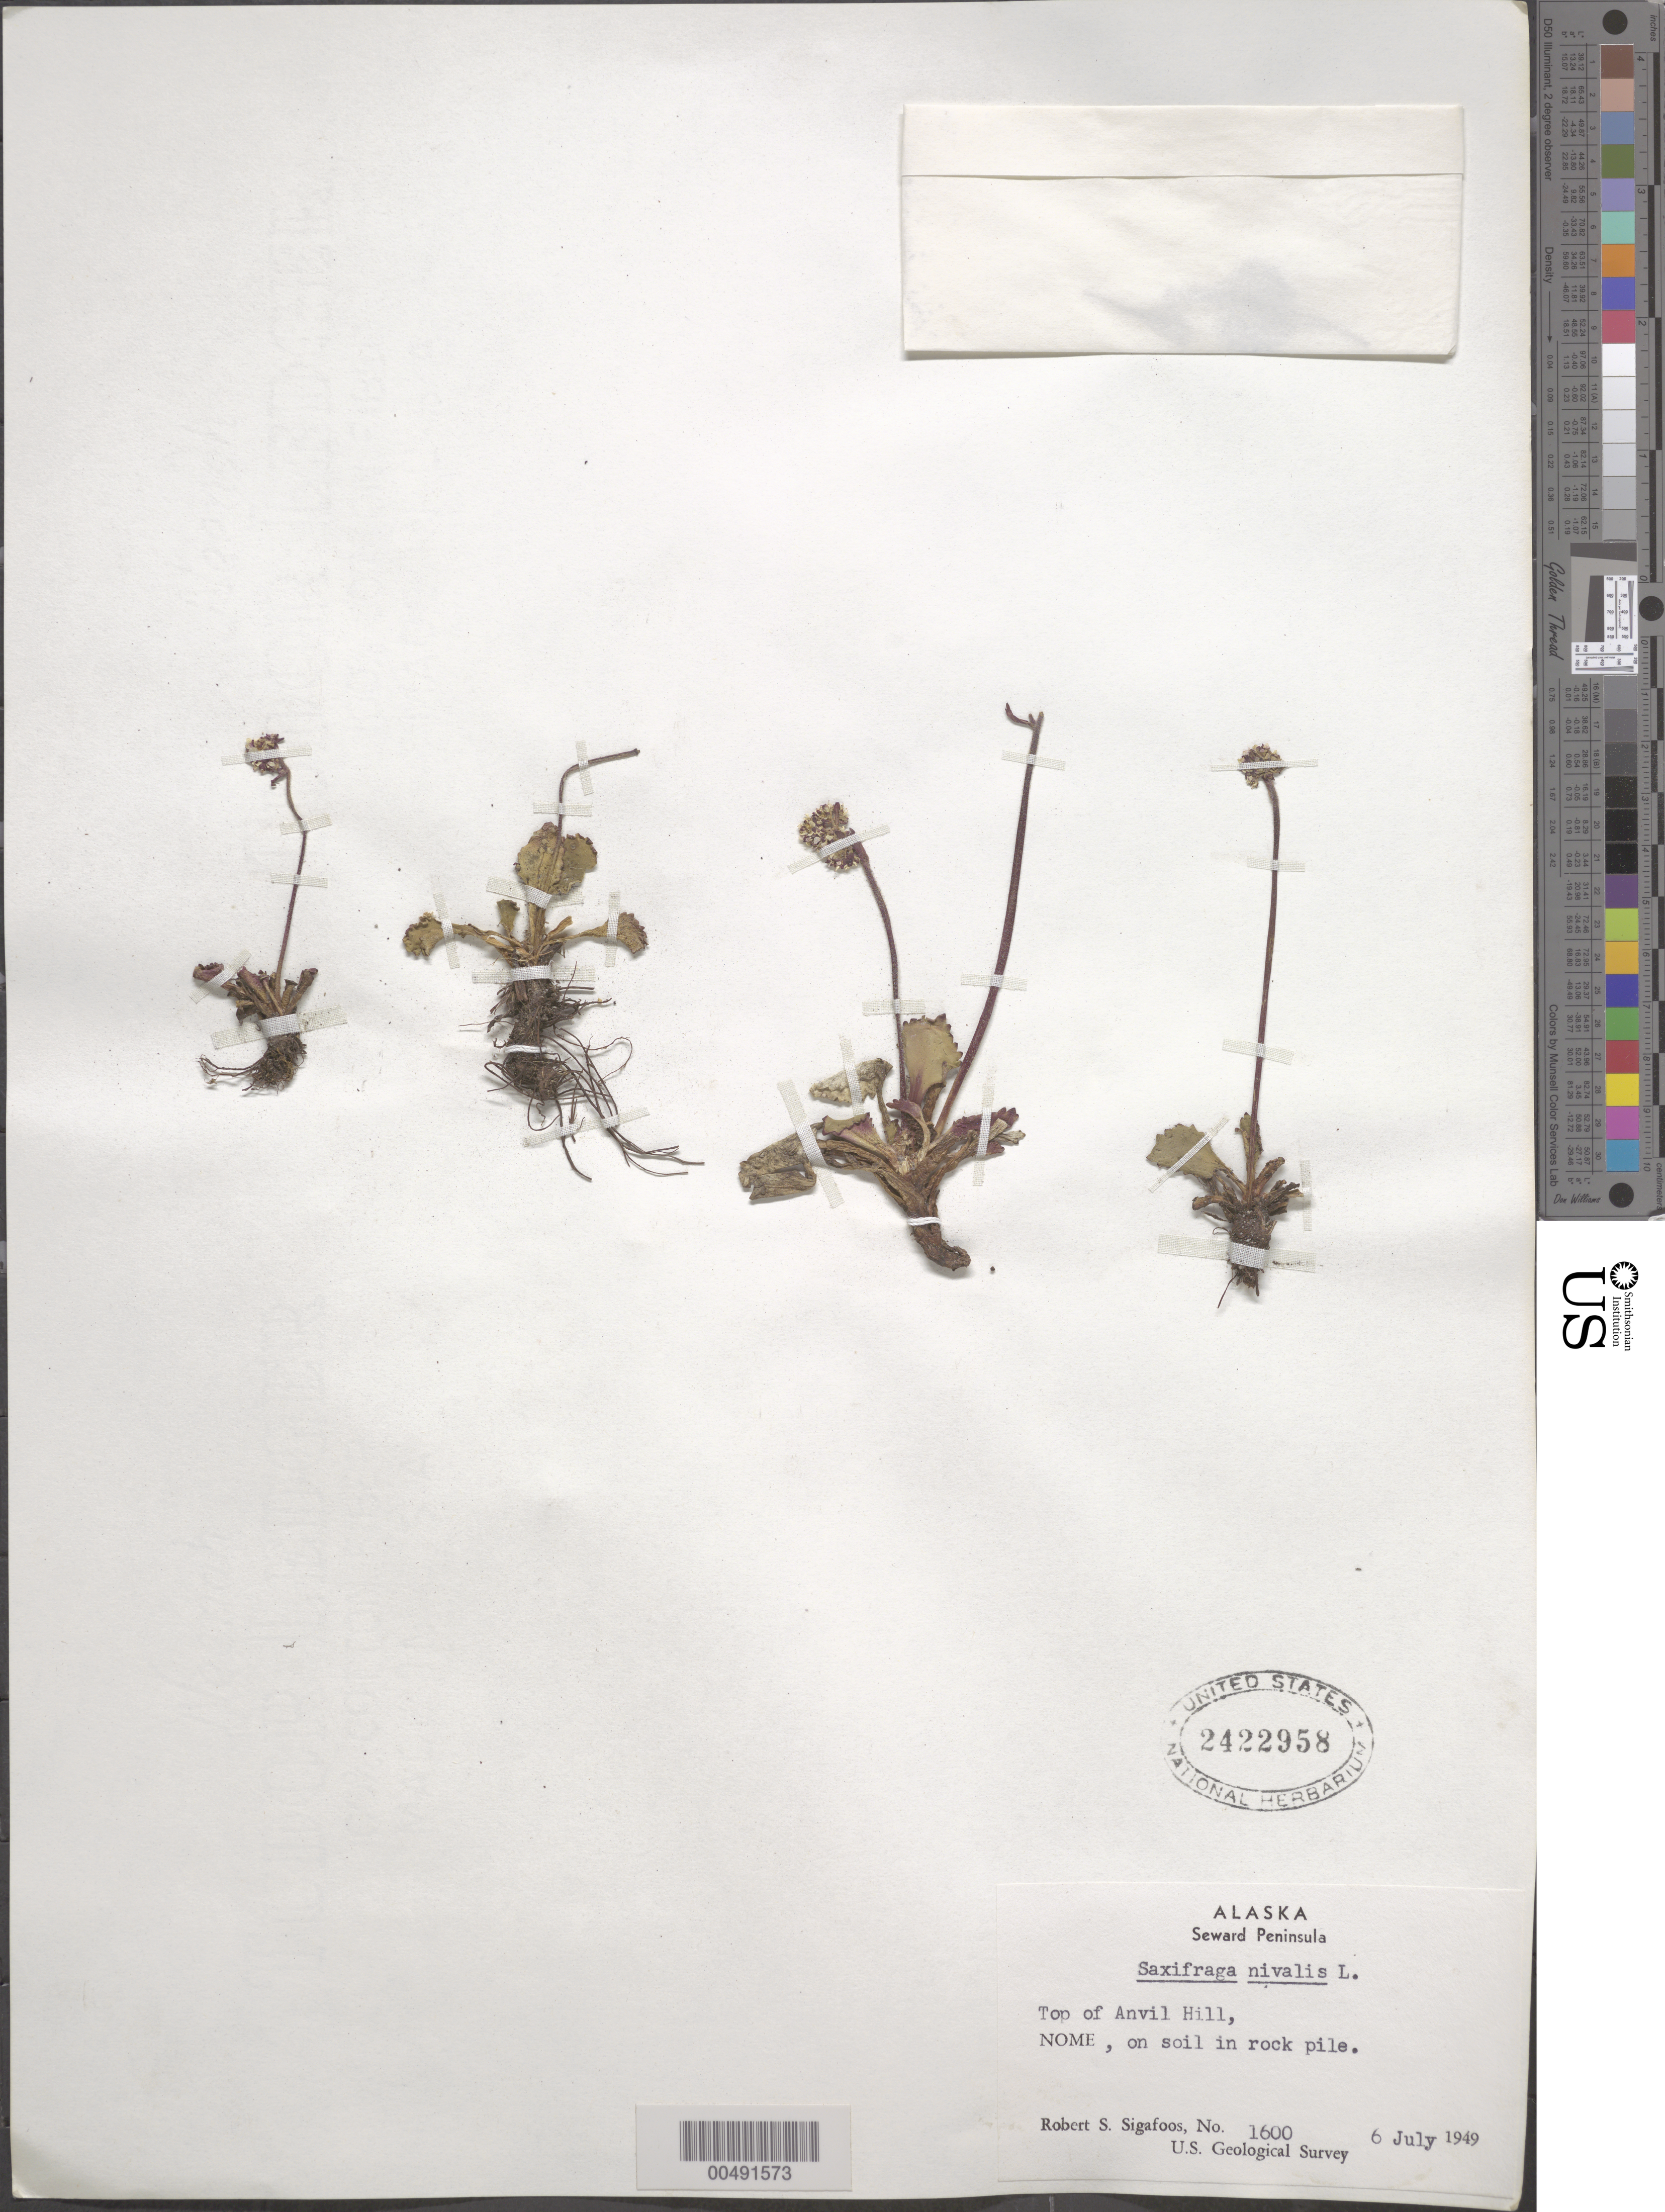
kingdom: Plantae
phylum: Tracheophyta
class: Magnoliopsida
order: Saxifragales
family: Saxifragaceae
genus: Micranthes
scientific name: Micranthes nivalis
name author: (L.) Small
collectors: R. Sigafoos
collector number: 1600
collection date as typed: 06 Jul 1949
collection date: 1949-07-06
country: United States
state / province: Alaska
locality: Seward Peninsula, Nome, top of Anvil Hill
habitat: on soil in rock pile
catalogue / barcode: US 2422958